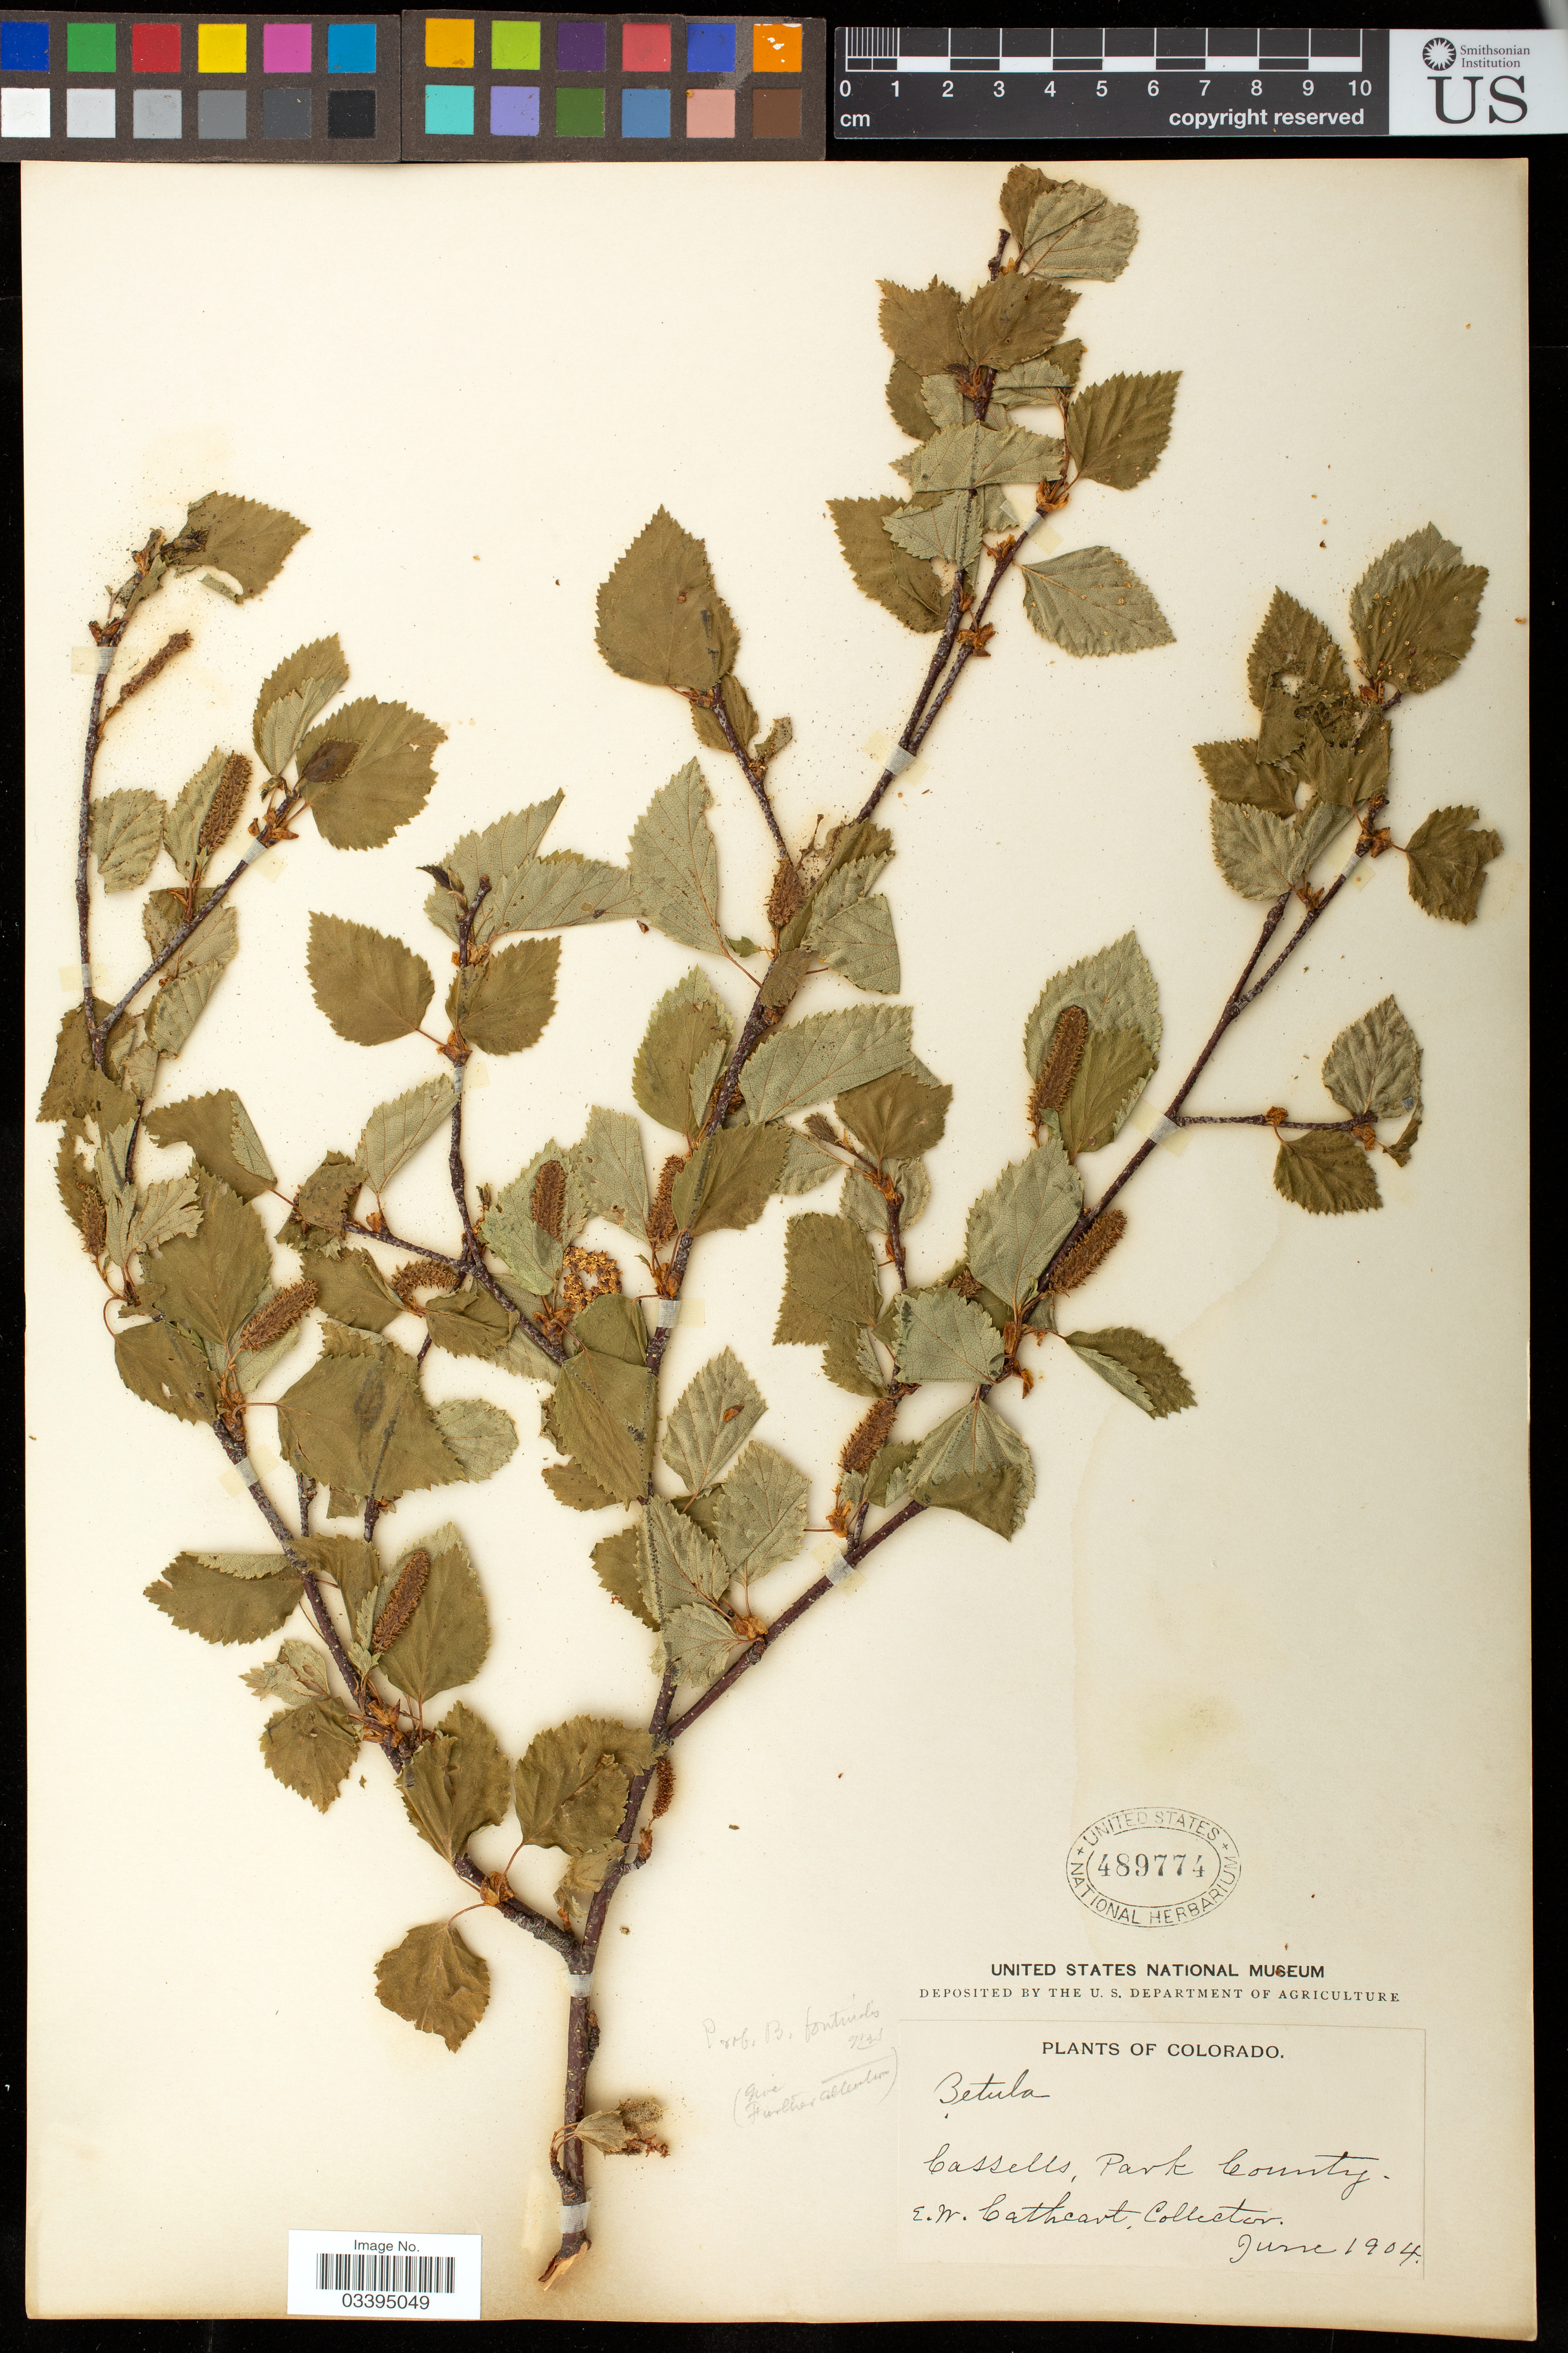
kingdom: Plantae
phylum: Tracheophyta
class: Magnoliopsida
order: Fagales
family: Betulaceae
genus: Betula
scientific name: Betula fontinalis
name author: Sarg.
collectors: E. Catheart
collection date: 1904-06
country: United States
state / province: Colorado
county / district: Park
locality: Cassells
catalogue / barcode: US 489774